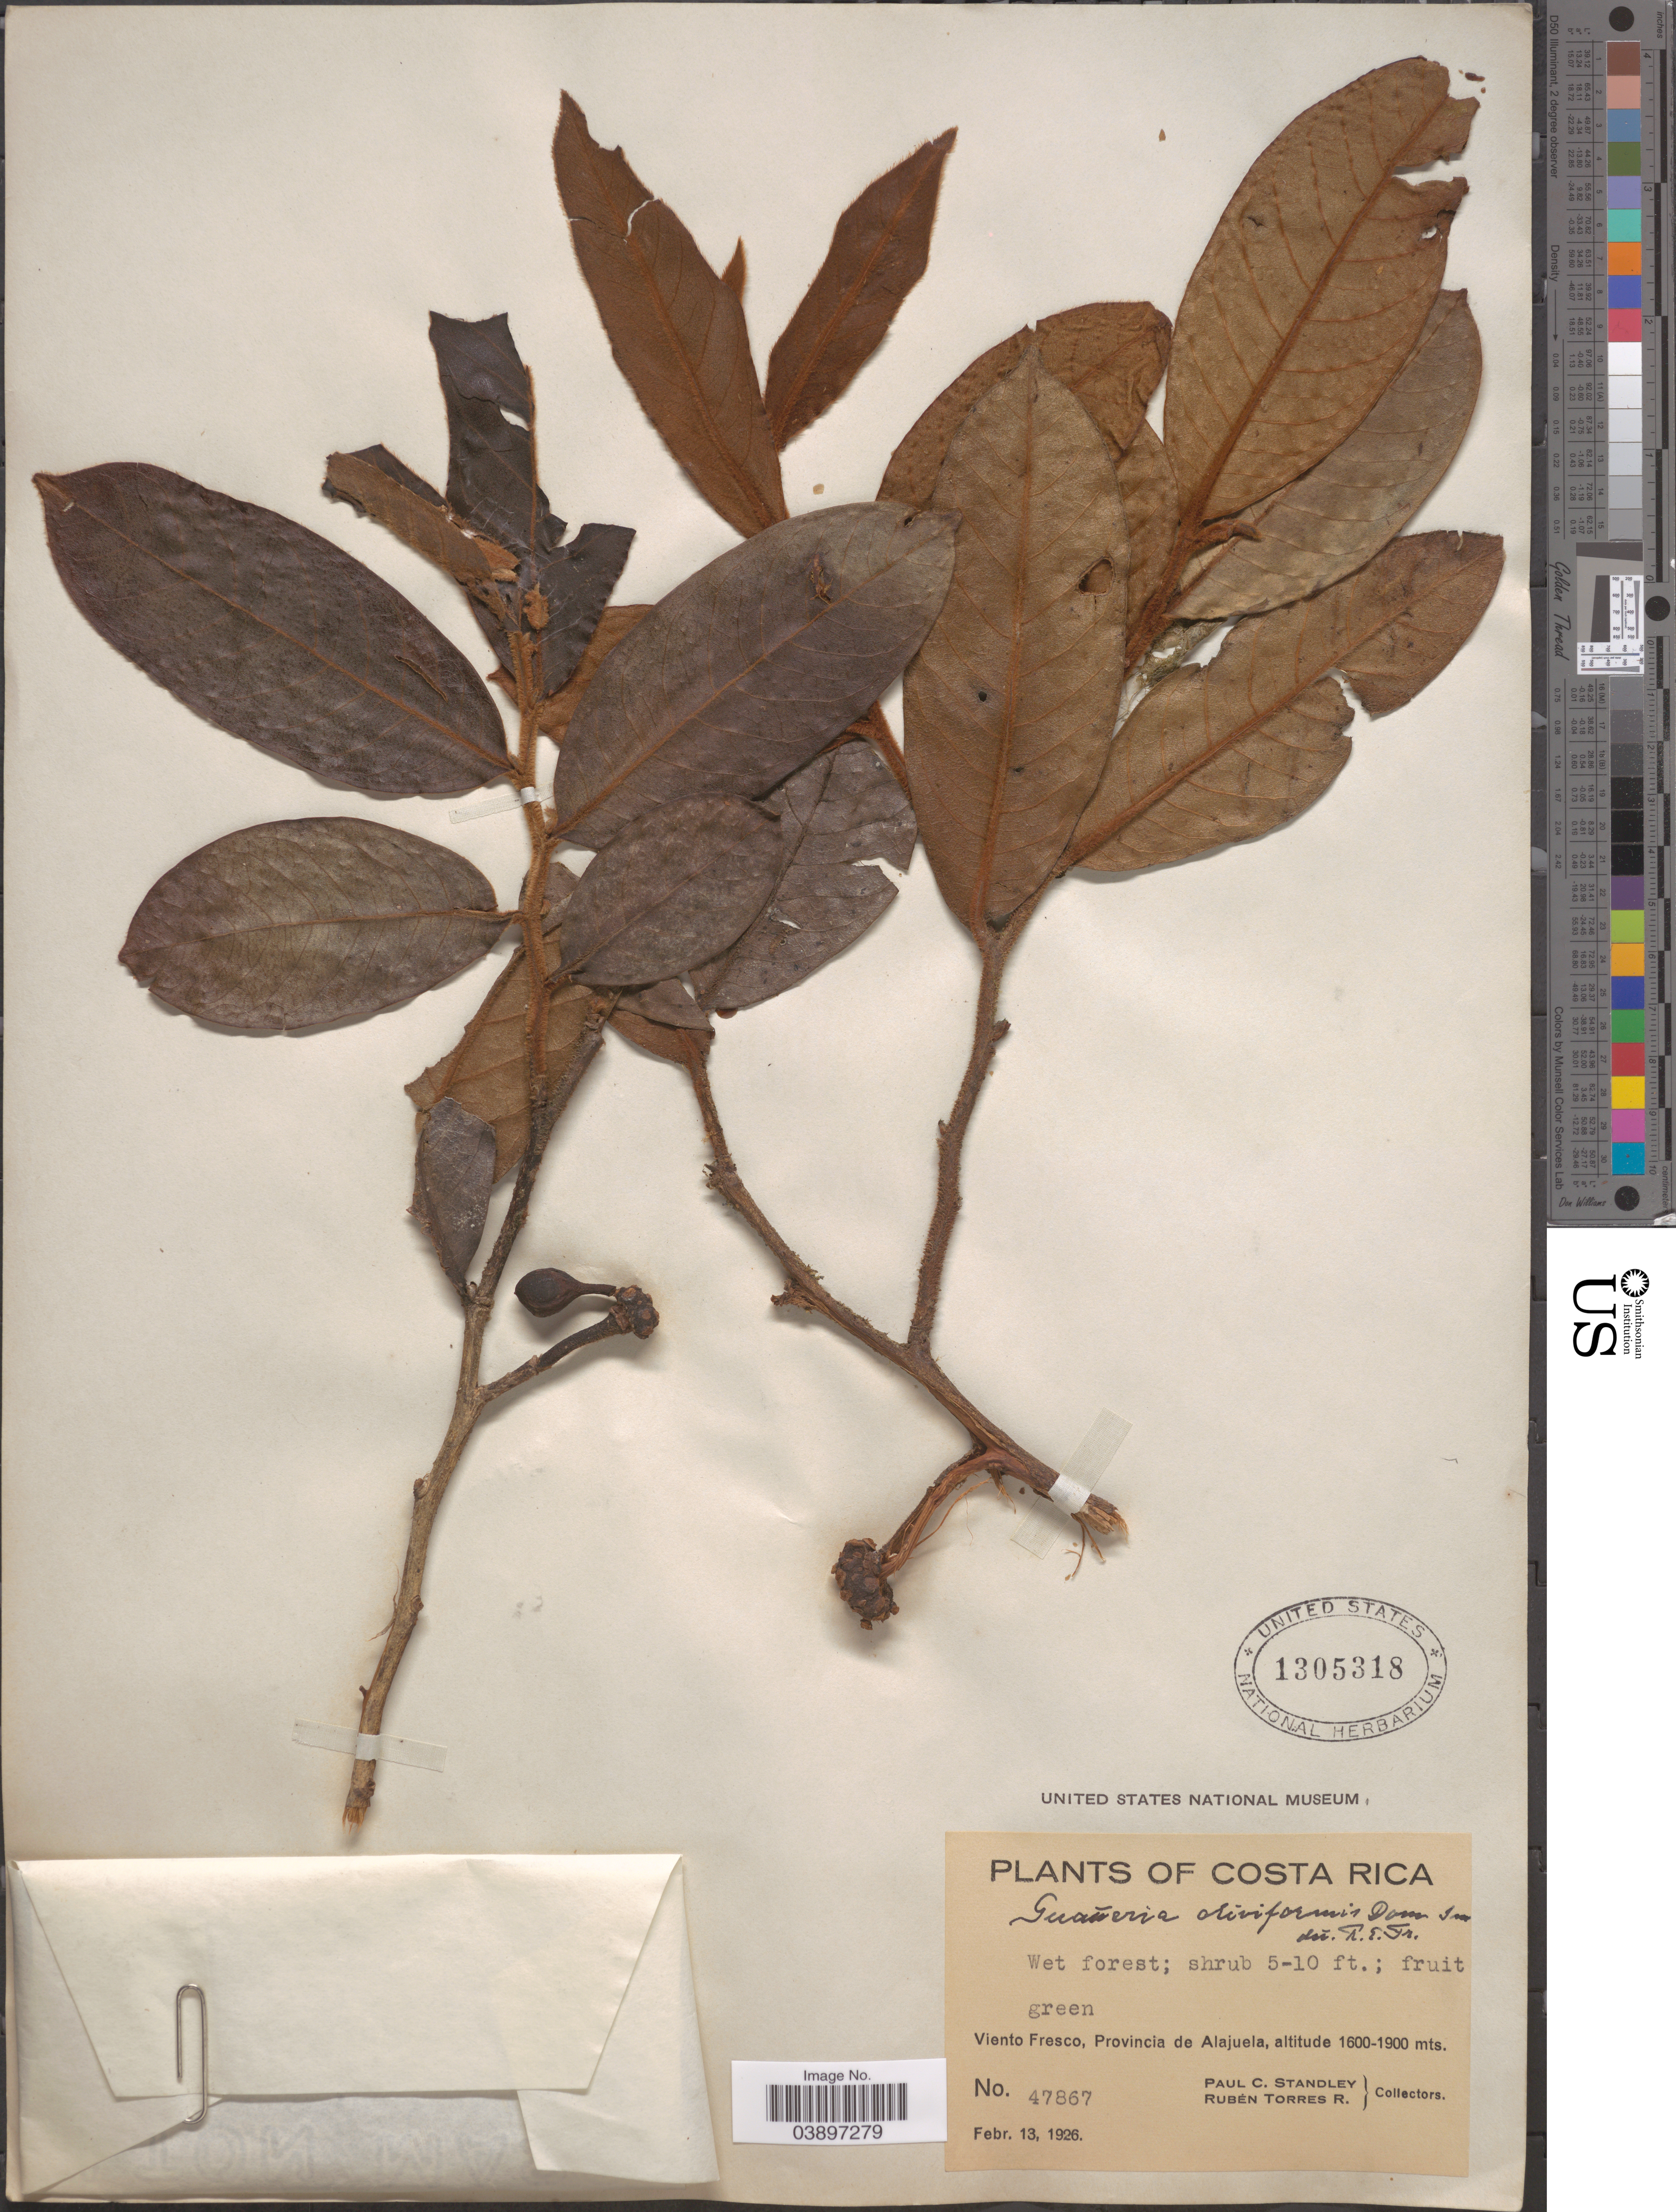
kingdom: Plantae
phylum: Tracheophyta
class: Magnoliopsida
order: Magnoliales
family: Annonaceae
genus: Guatteria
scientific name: Guatteria oliviformis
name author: Donn. Sm.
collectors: P. C. Standley & R. Torres Rojas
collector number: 47867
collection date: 1926-02-13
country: Costa Rica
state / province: Alajuela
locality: Viento Fresco.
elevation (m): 1600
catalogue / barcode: US 1305318